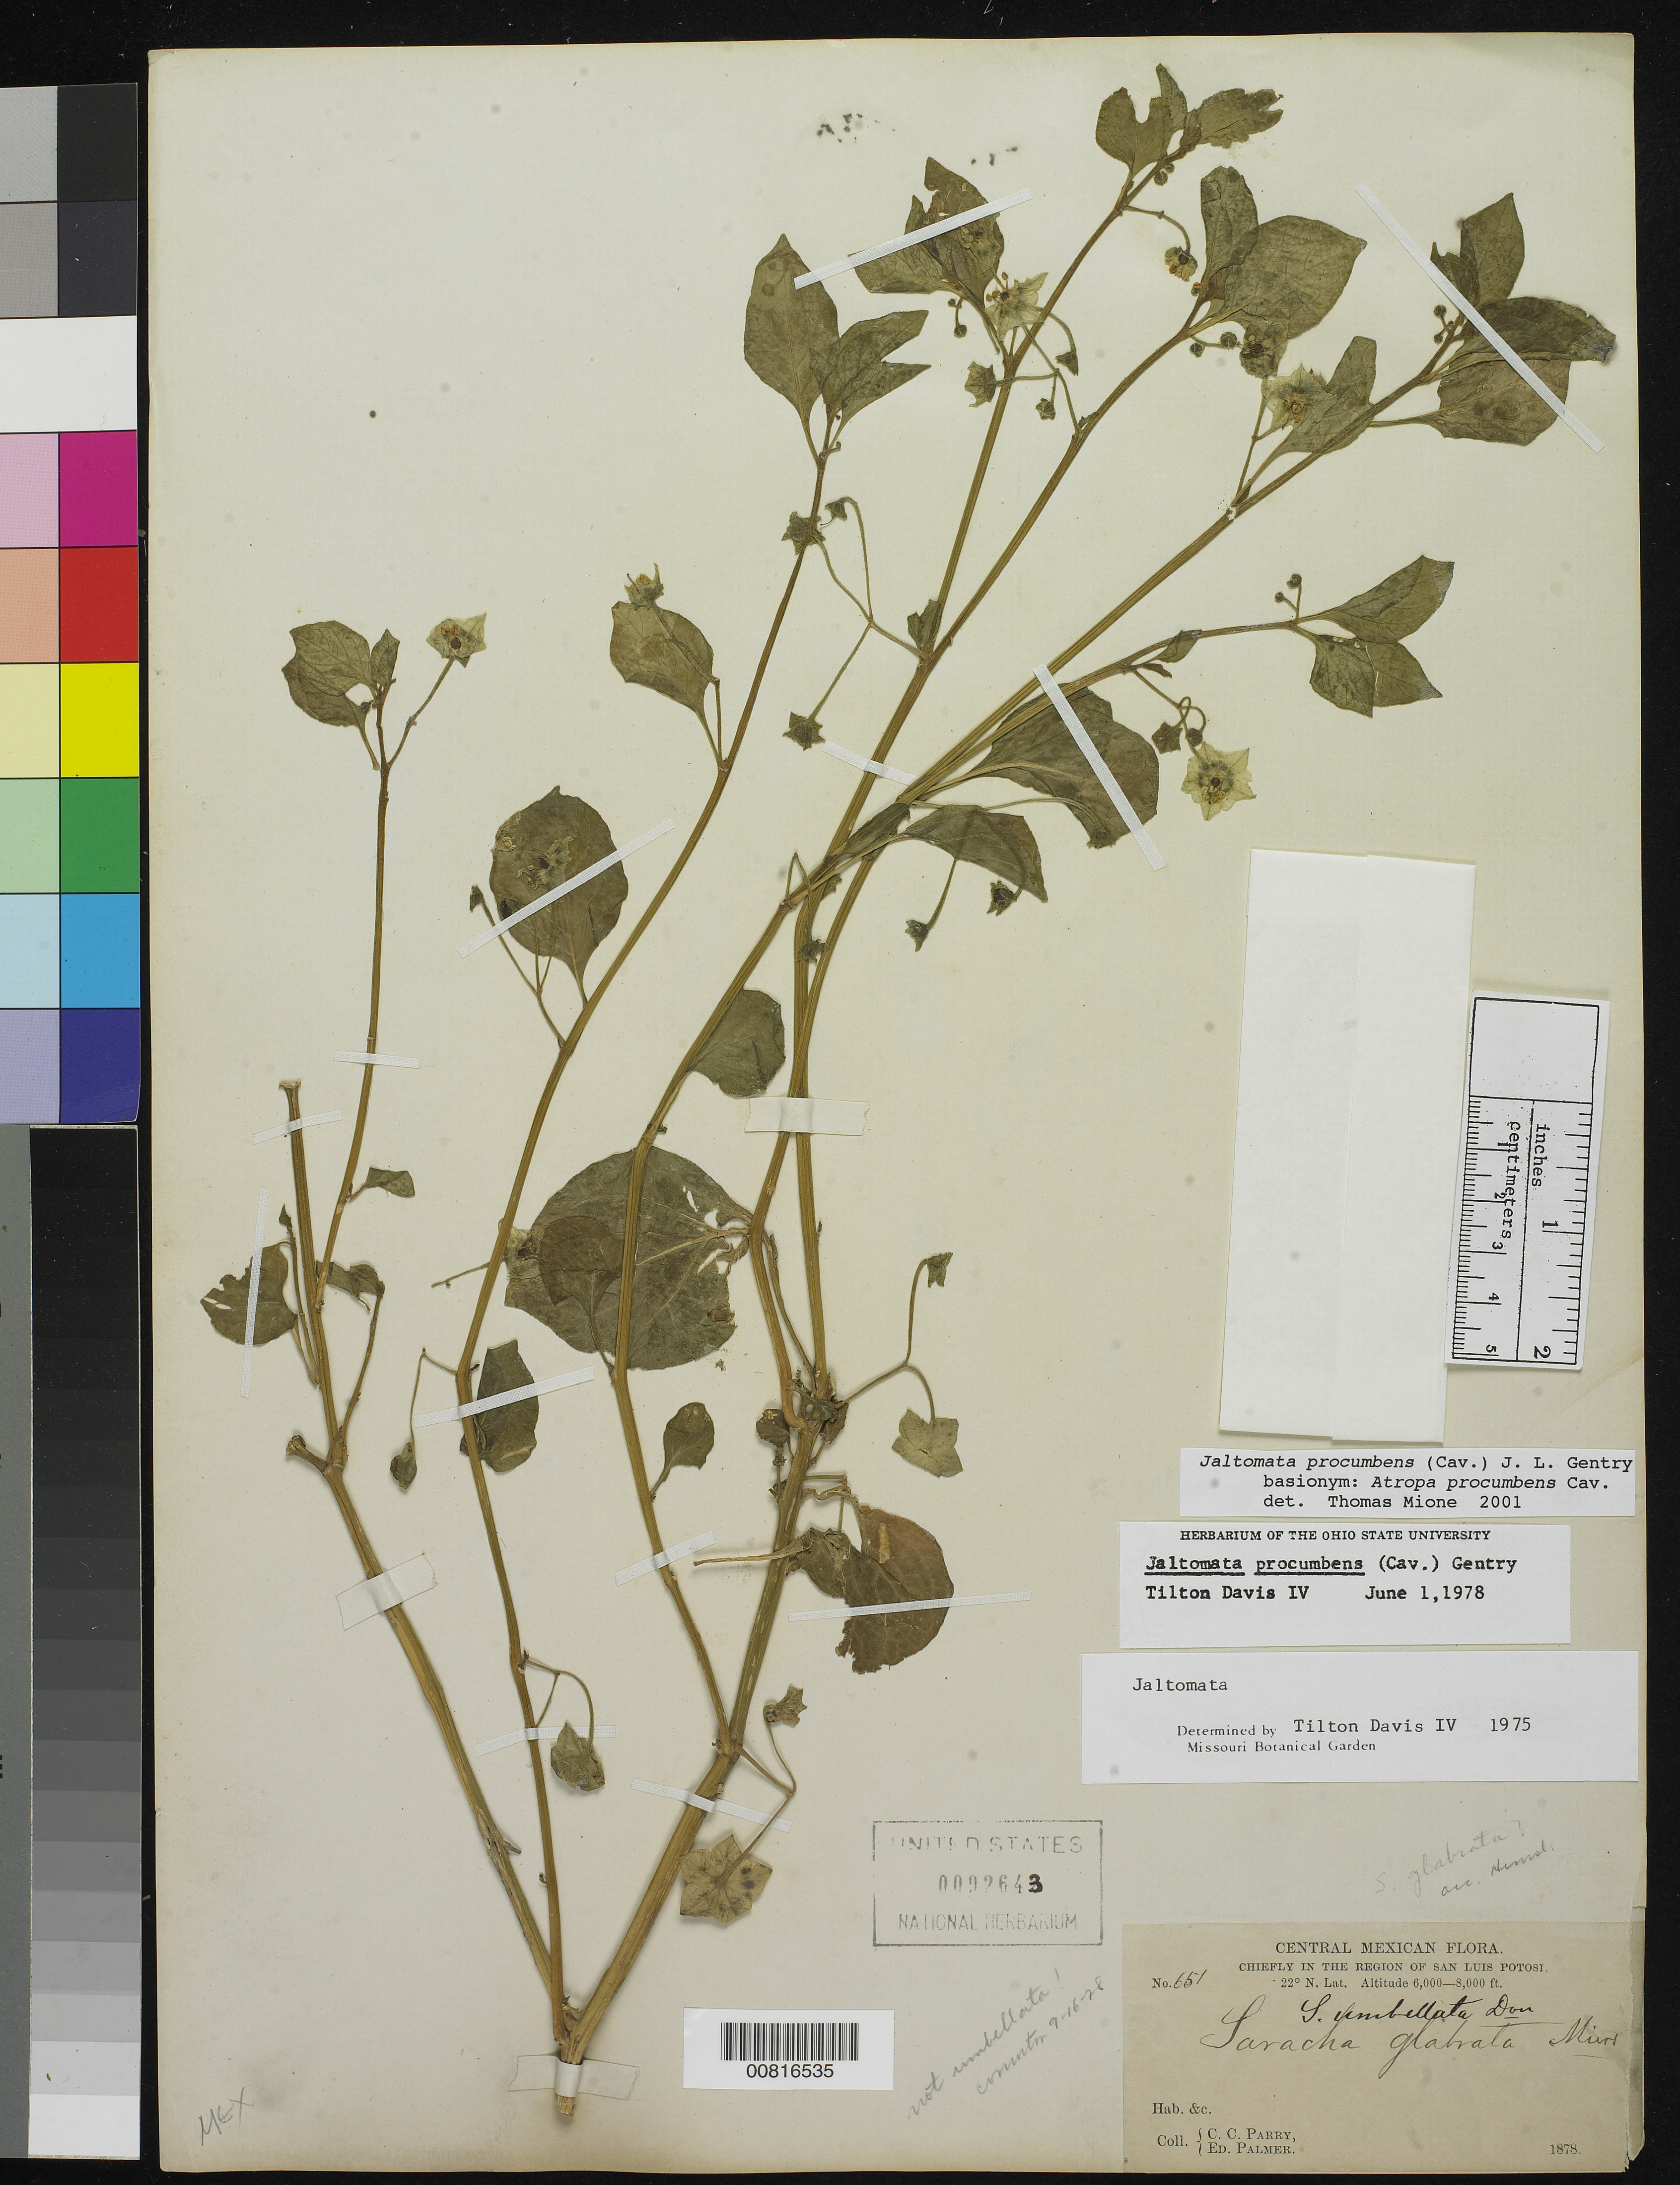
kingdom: Plantae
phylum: Tracheophyta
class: Magnoliopsida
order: Solanales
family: Solanaceae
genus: Jaltomata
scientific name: Jaltomata procumbens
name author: (Cav.) J.L. Gentry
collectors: C. C. Parry & E. Palmer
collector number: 651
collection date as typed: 1878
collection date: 1878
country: Mexico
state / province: San Luis Potosí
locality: Chiefly in the region of San Luis Potosí.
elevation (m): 1829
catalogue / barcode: US 92643